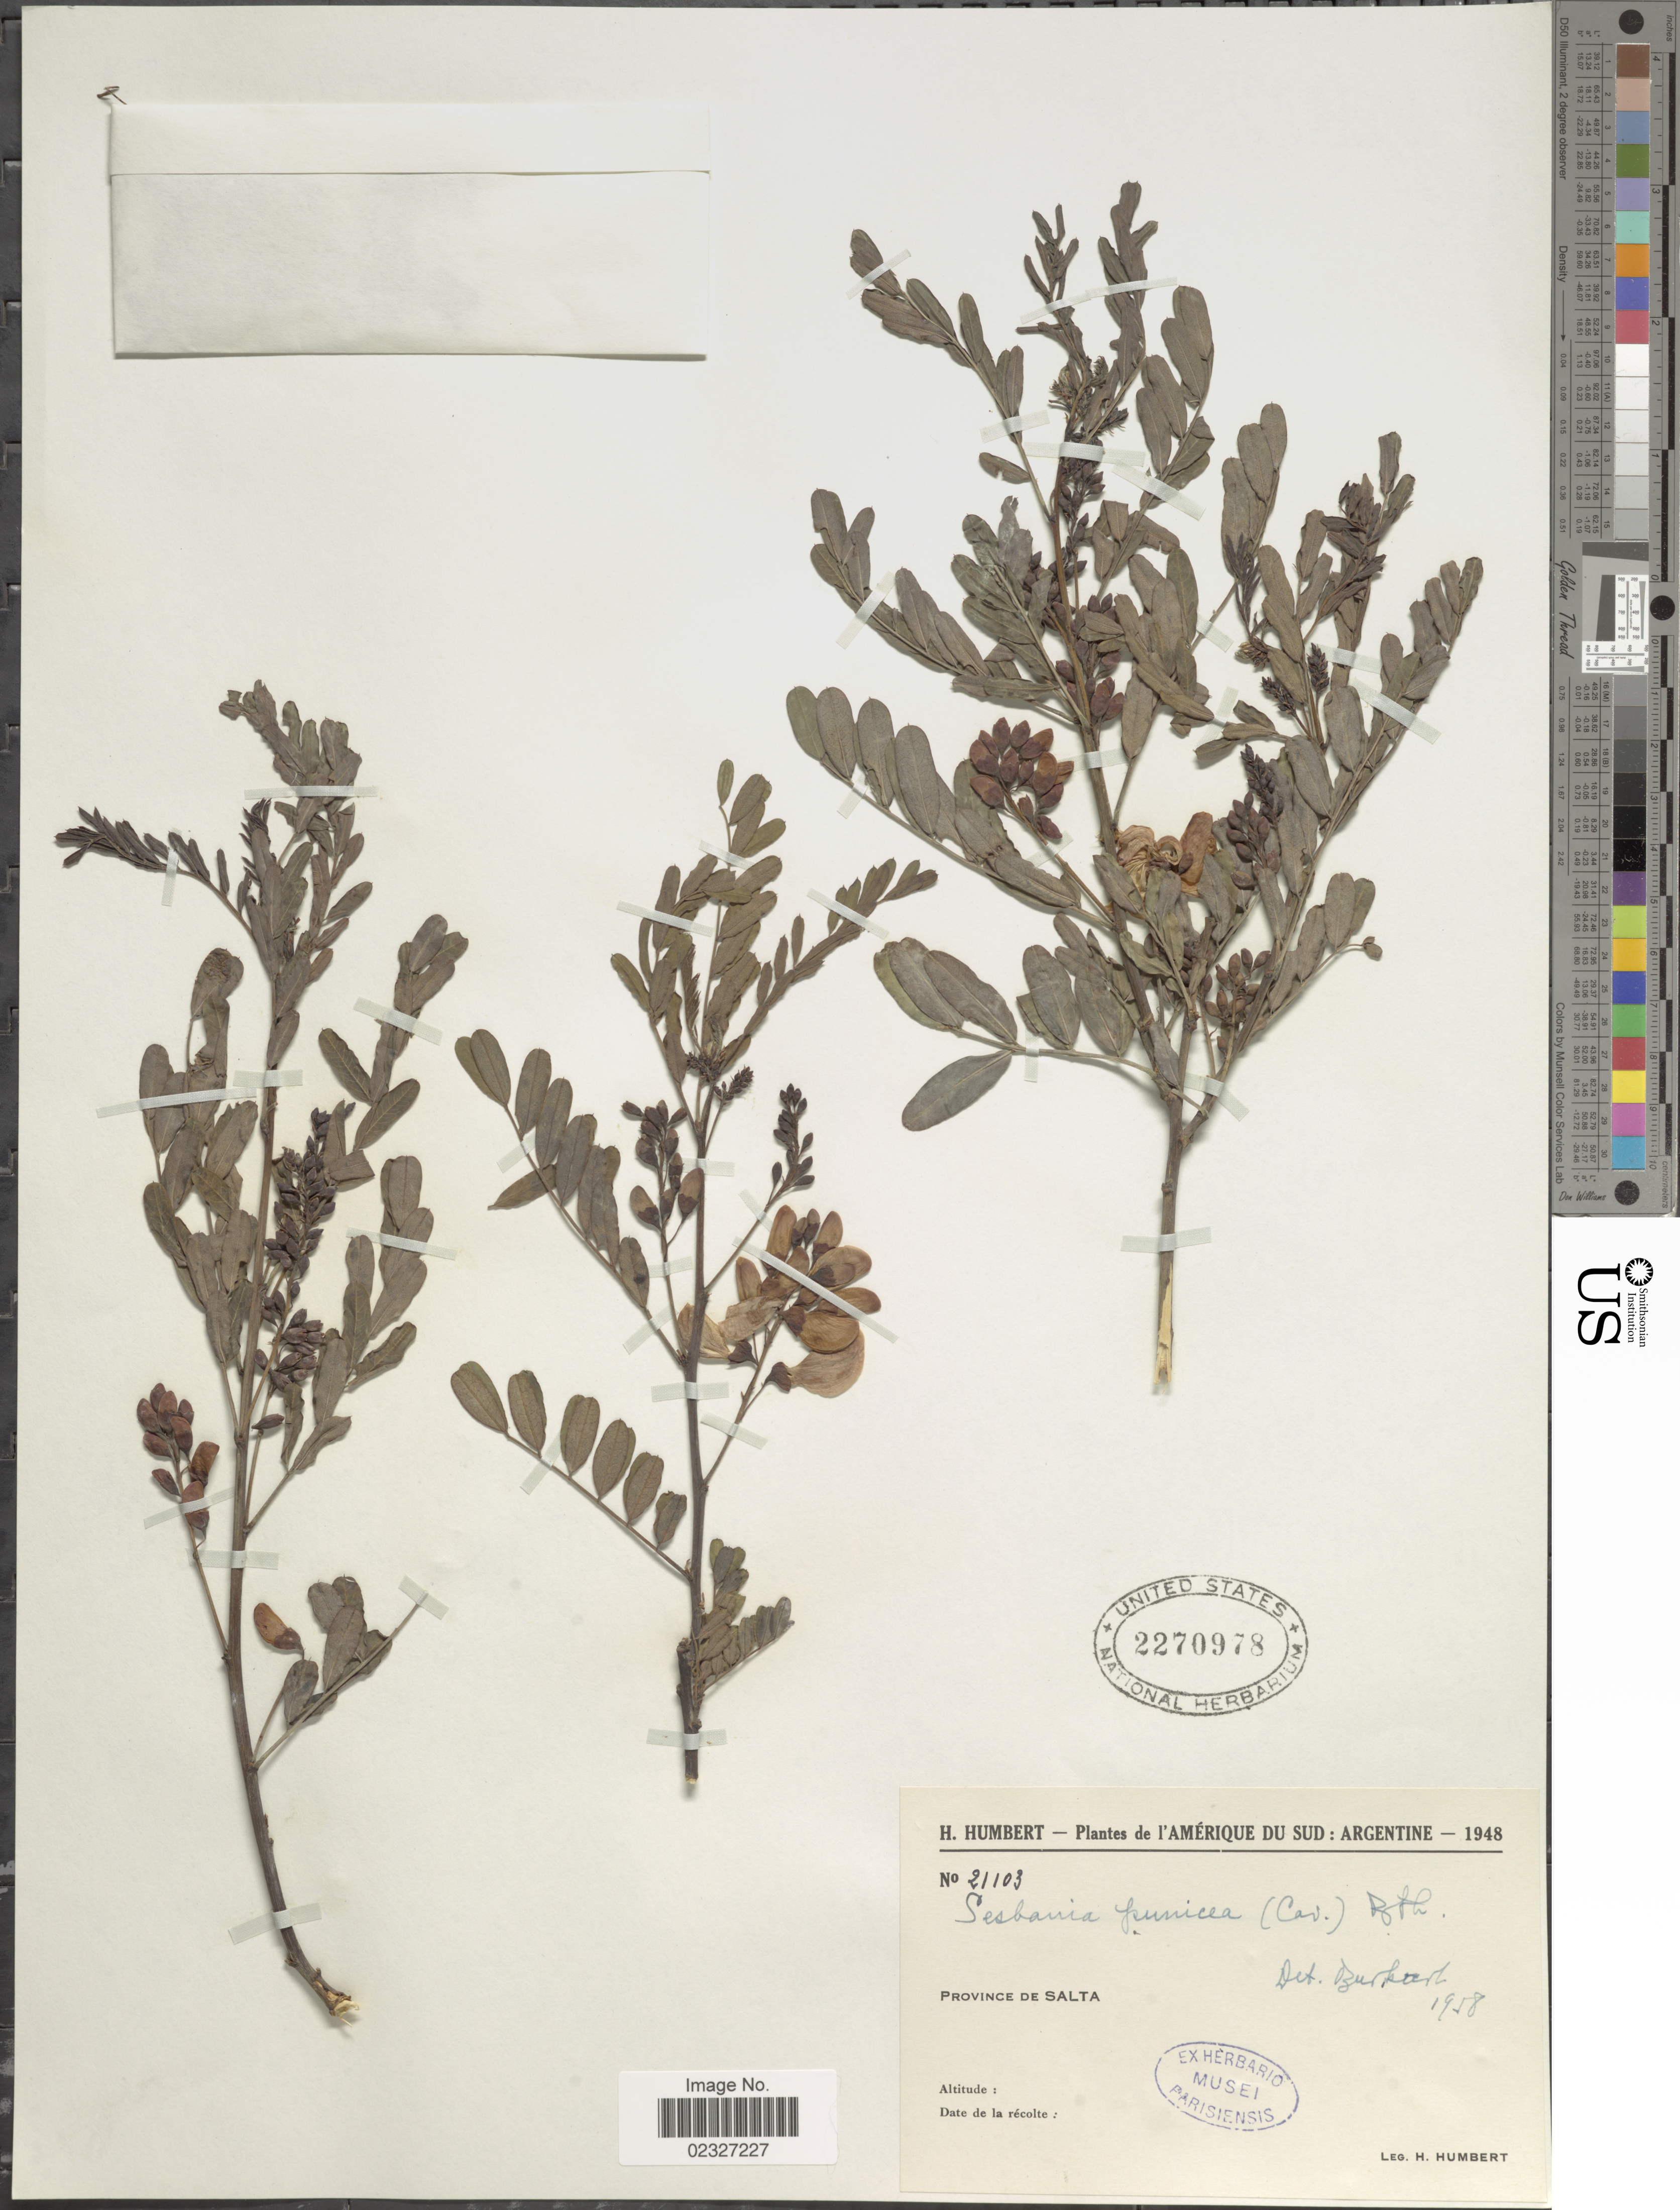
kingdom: Plantae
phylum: Tracheophyta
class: Magnoliopsida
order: Fabales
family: Fabaceae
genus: Sesbania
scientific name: Sesbania punicea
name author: (Cav.) Benth.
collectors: H. Humbert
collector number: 21103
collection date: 1948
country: Argentina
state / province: Salta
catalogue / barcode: US 2270978